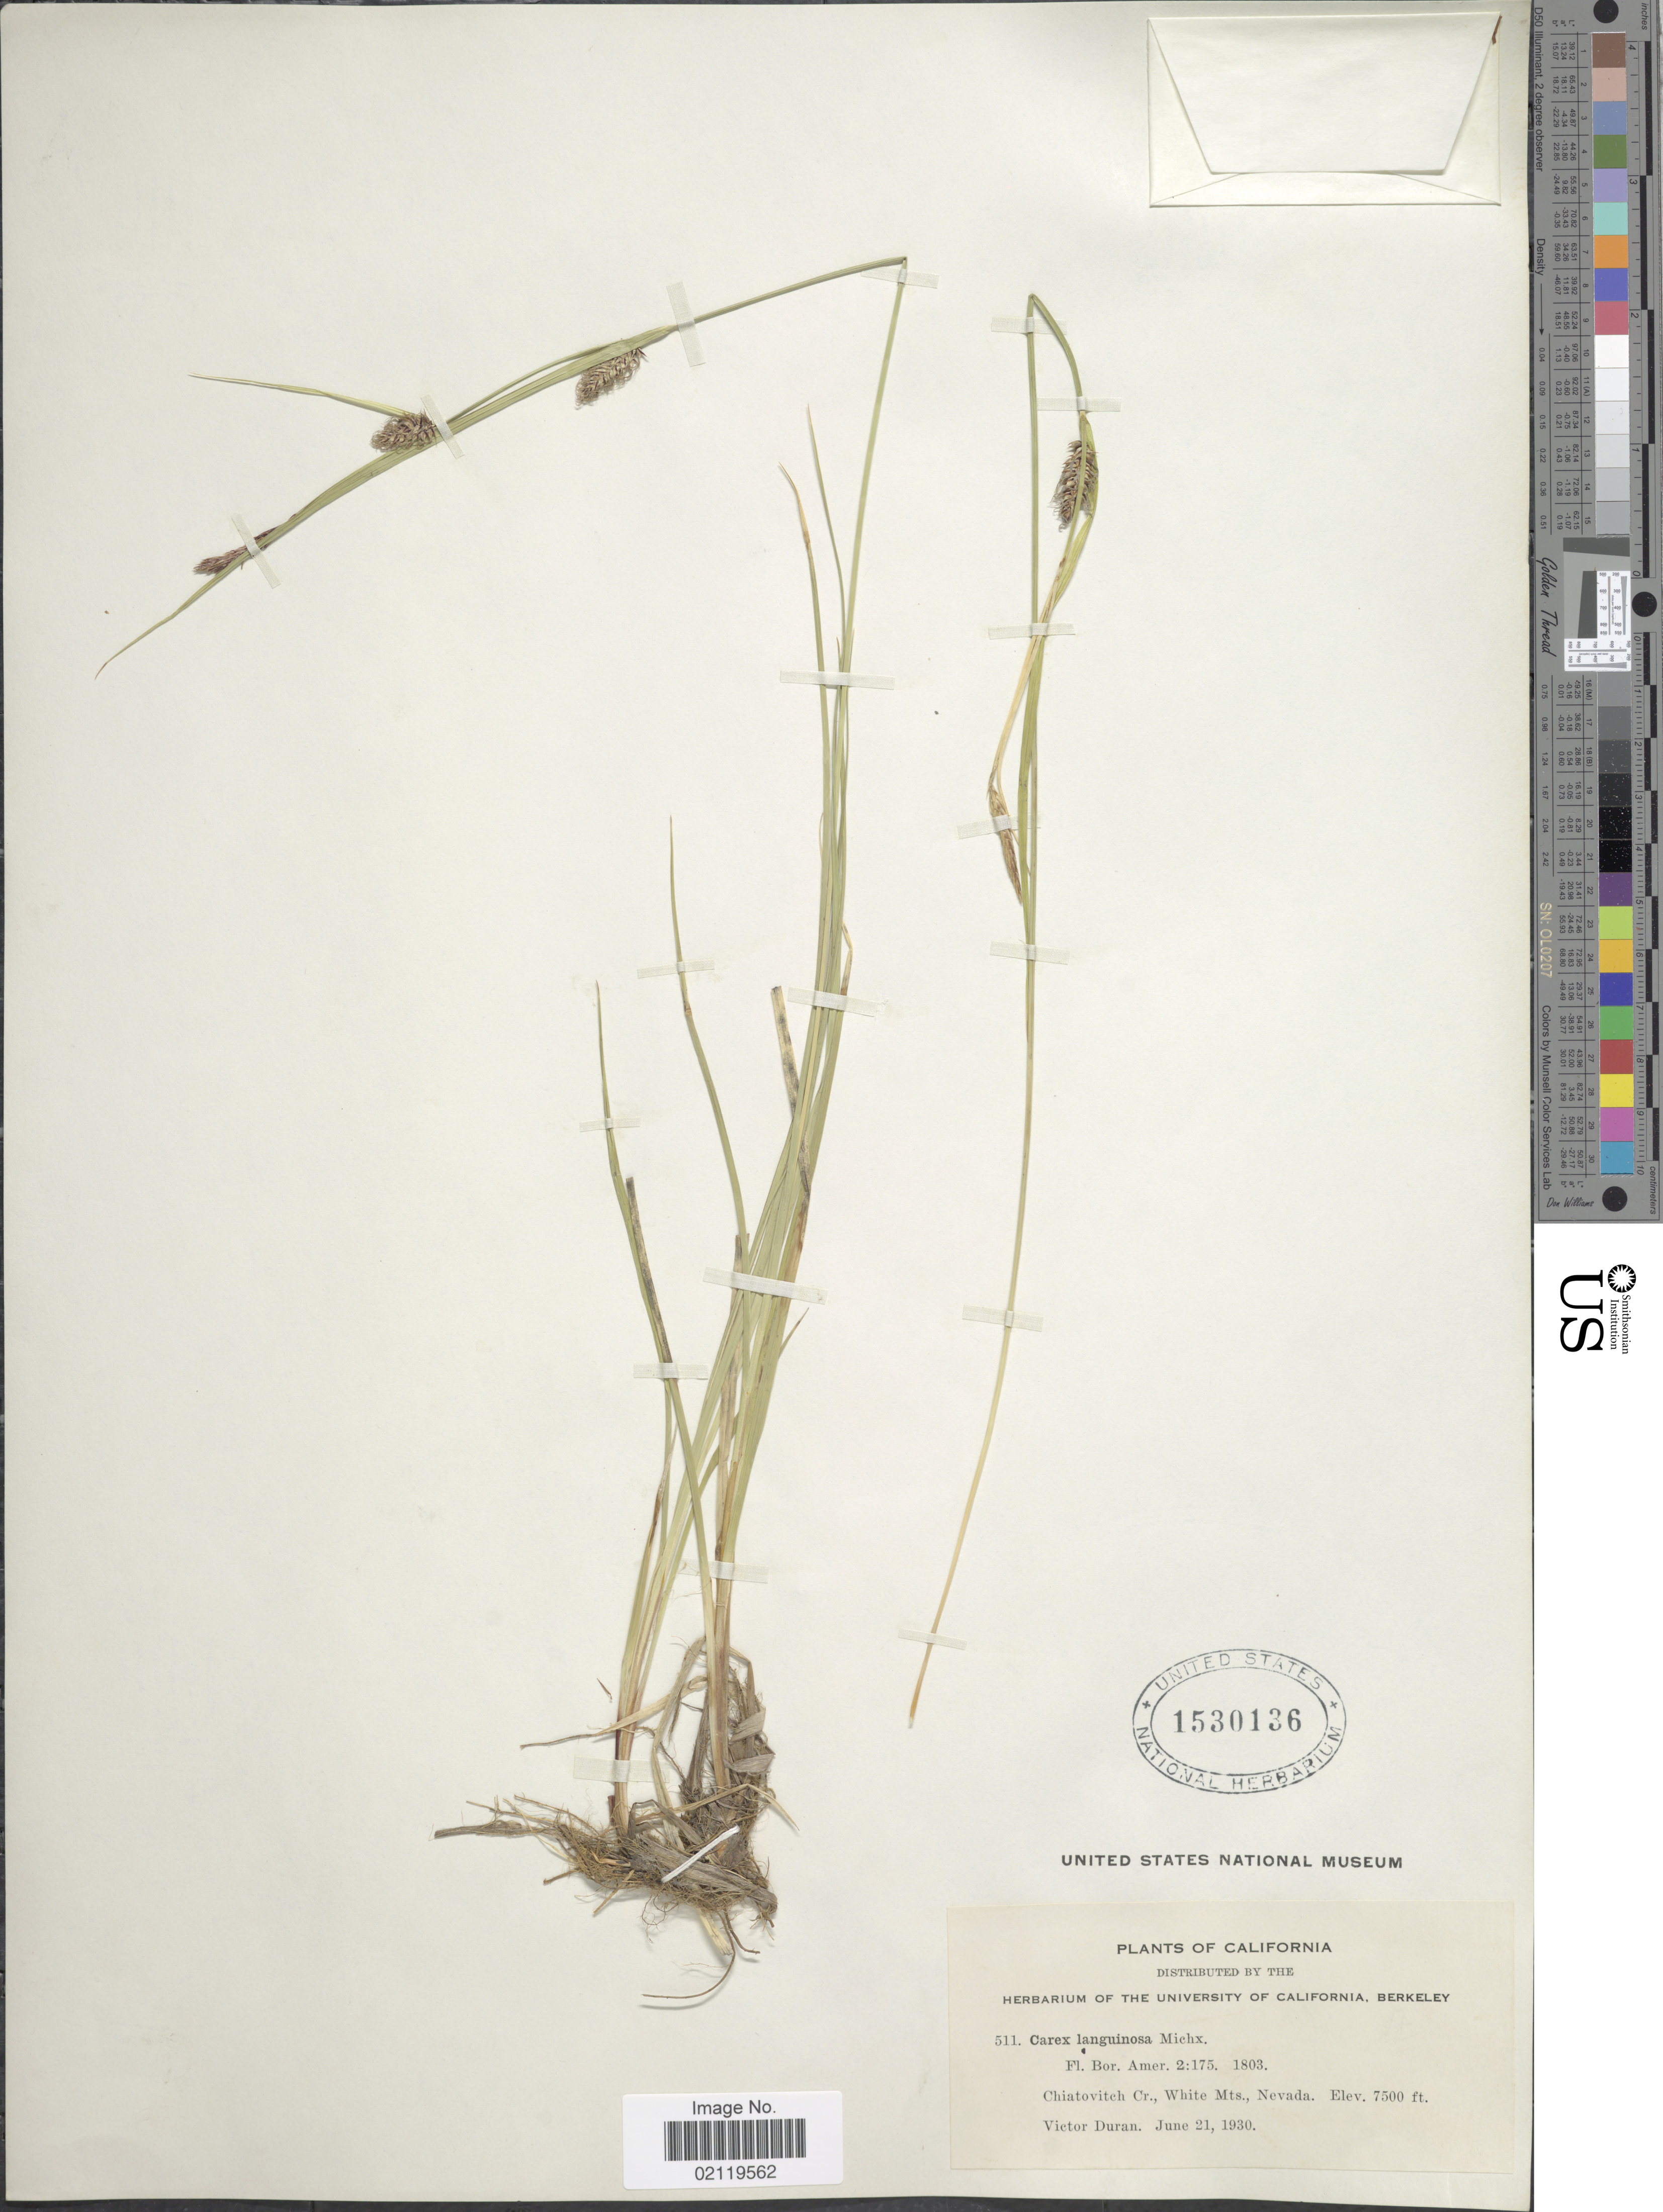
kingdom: Plantae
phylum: Tracheophyta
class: Liliopsida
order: Poales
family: Cyperaceae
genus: Carex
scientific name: Carex pellita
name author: Muhl. ex Willd.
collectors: V. Duran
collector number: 511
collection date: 1930-06-21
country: United States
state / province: Nevada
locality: Chiatovitch Cr., White Mts., Nevada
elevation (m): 2286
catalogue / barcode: US 1530136